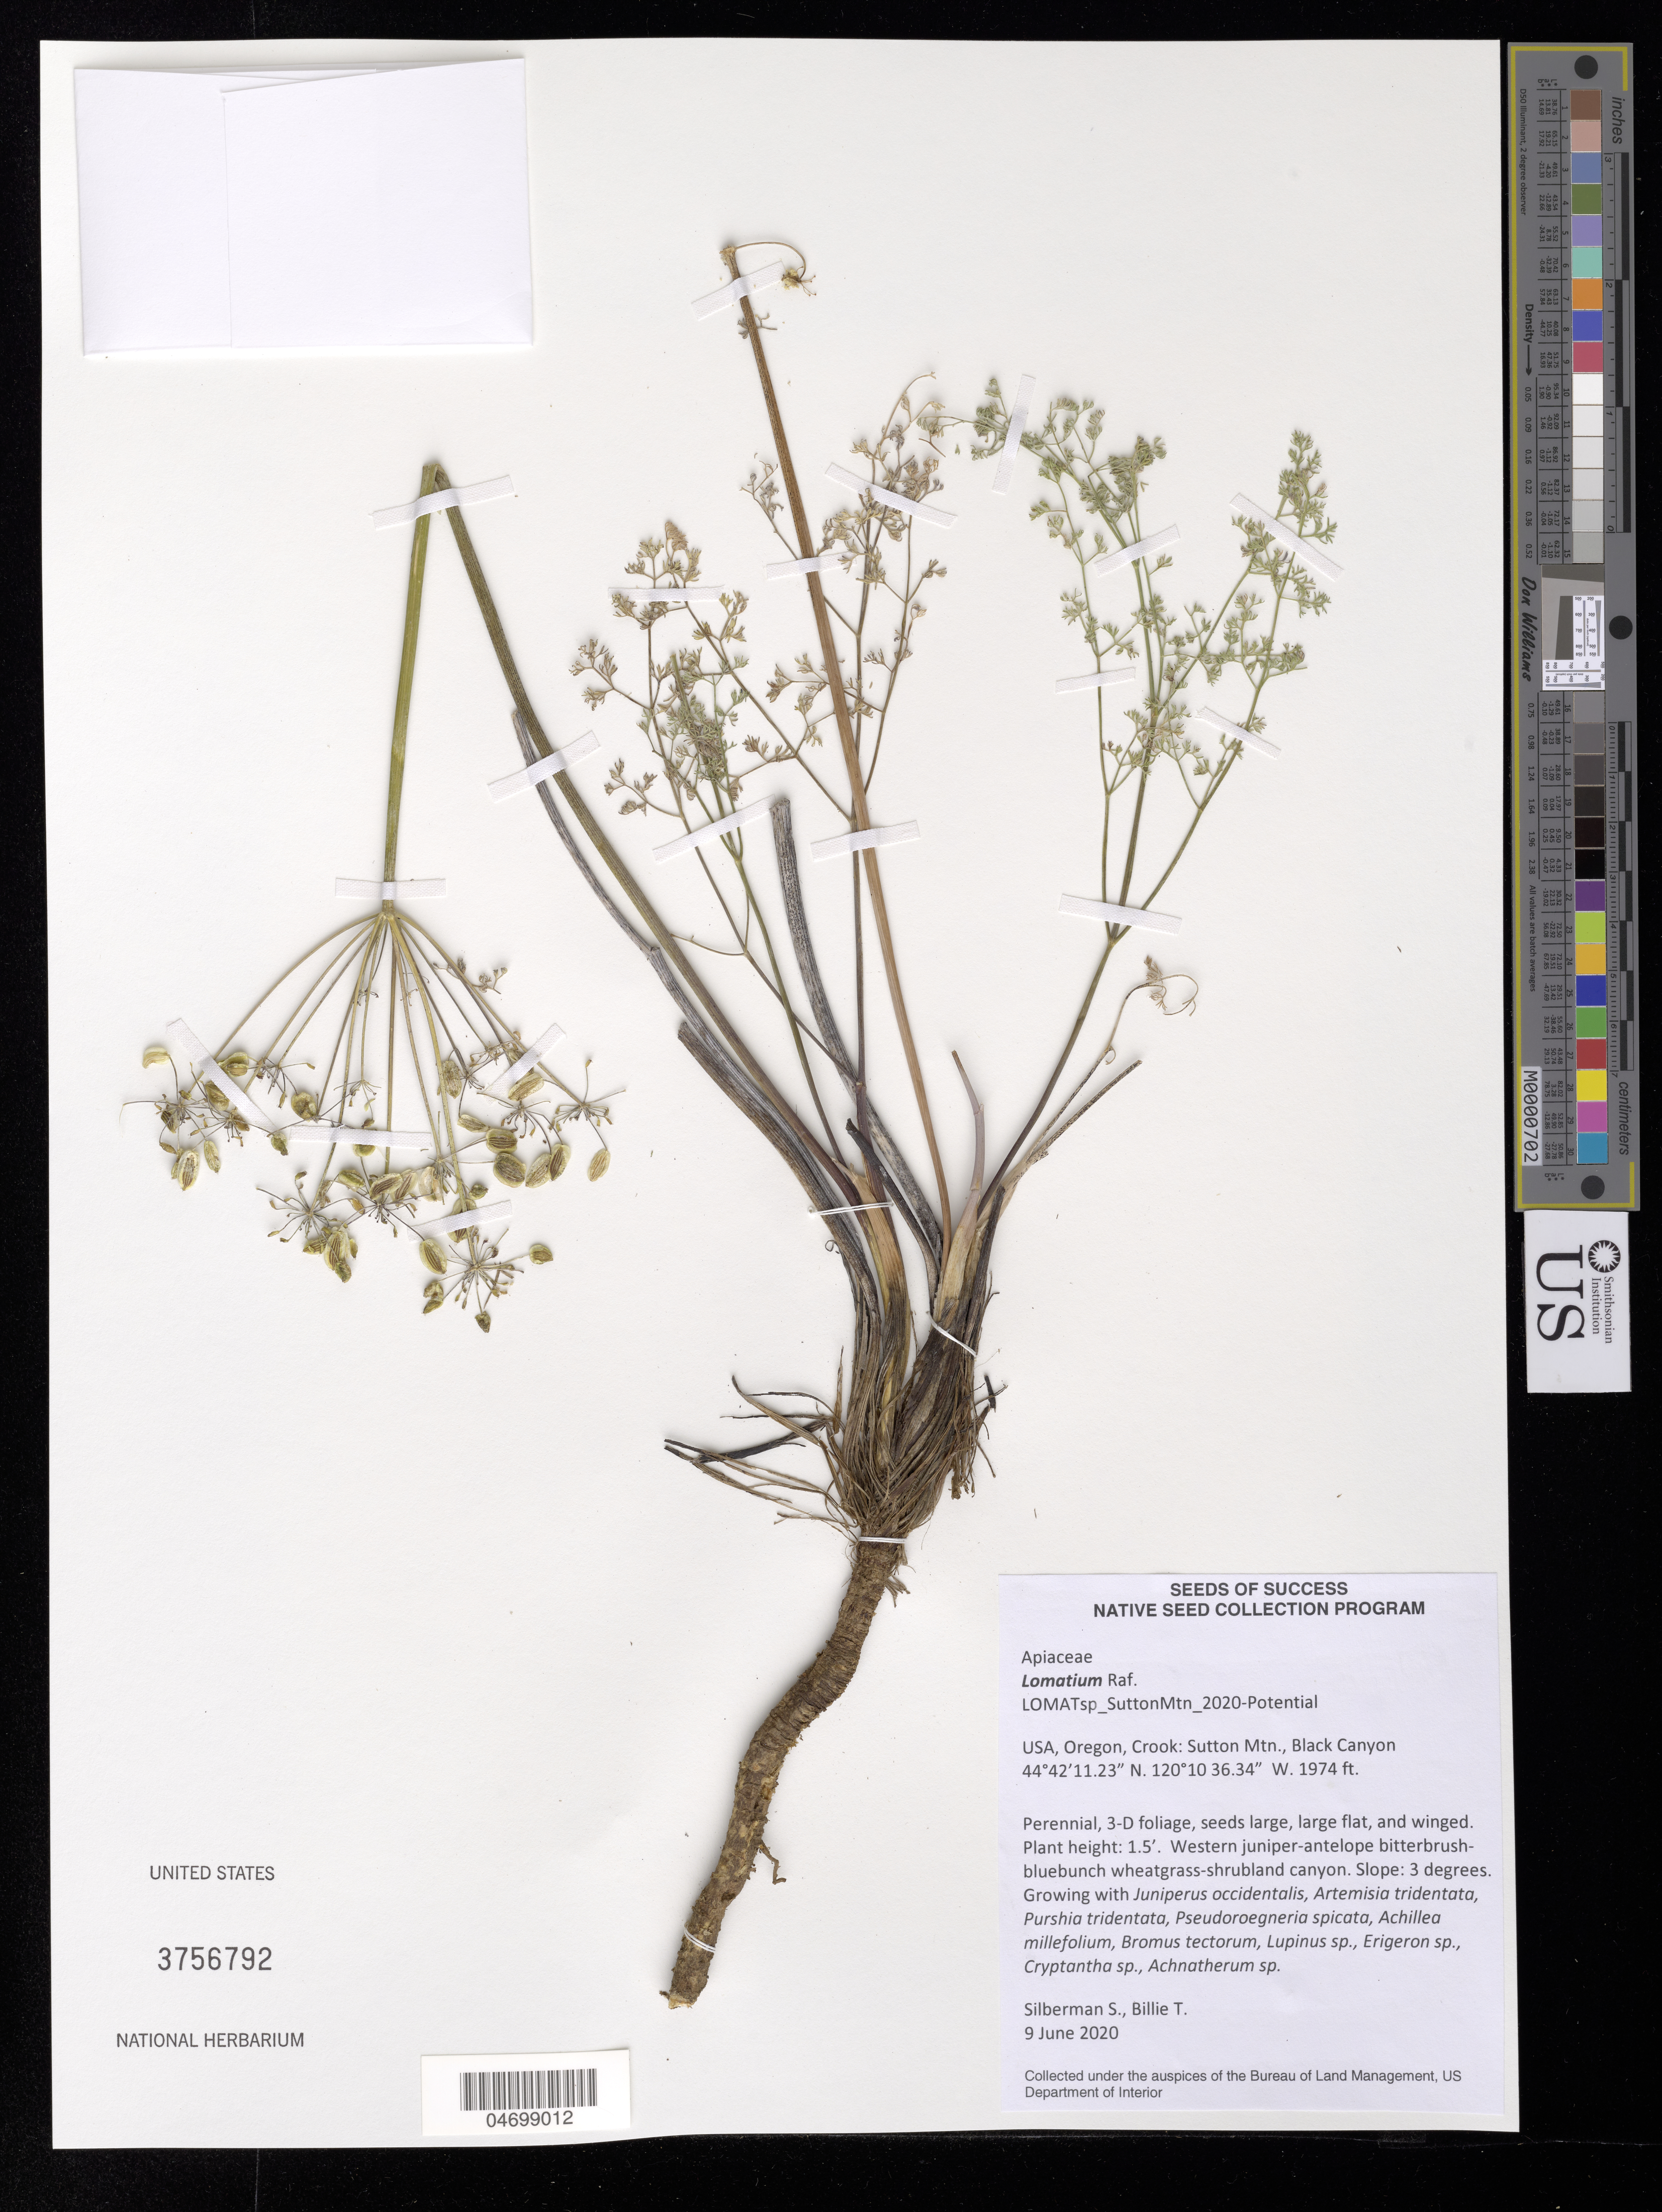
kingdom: Plantae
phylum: Tracheophyta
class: Magnoliopsida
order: Apiales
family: Apiaceae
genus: Lomatium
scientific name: Lomatium sp.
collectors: S. Silberman & T. Billie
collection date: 2020-06-09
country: United States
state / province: Oregon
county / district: Crook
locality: Sutton Mtn, Black Canyon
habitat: Western juniper- antelope bitterbrush-bluebunch wheatgrass- shrubland canyon.With Lupinus sp., Erigeron sp., Cryptantha sp., etc.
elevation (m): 602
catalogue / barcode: US 3756792